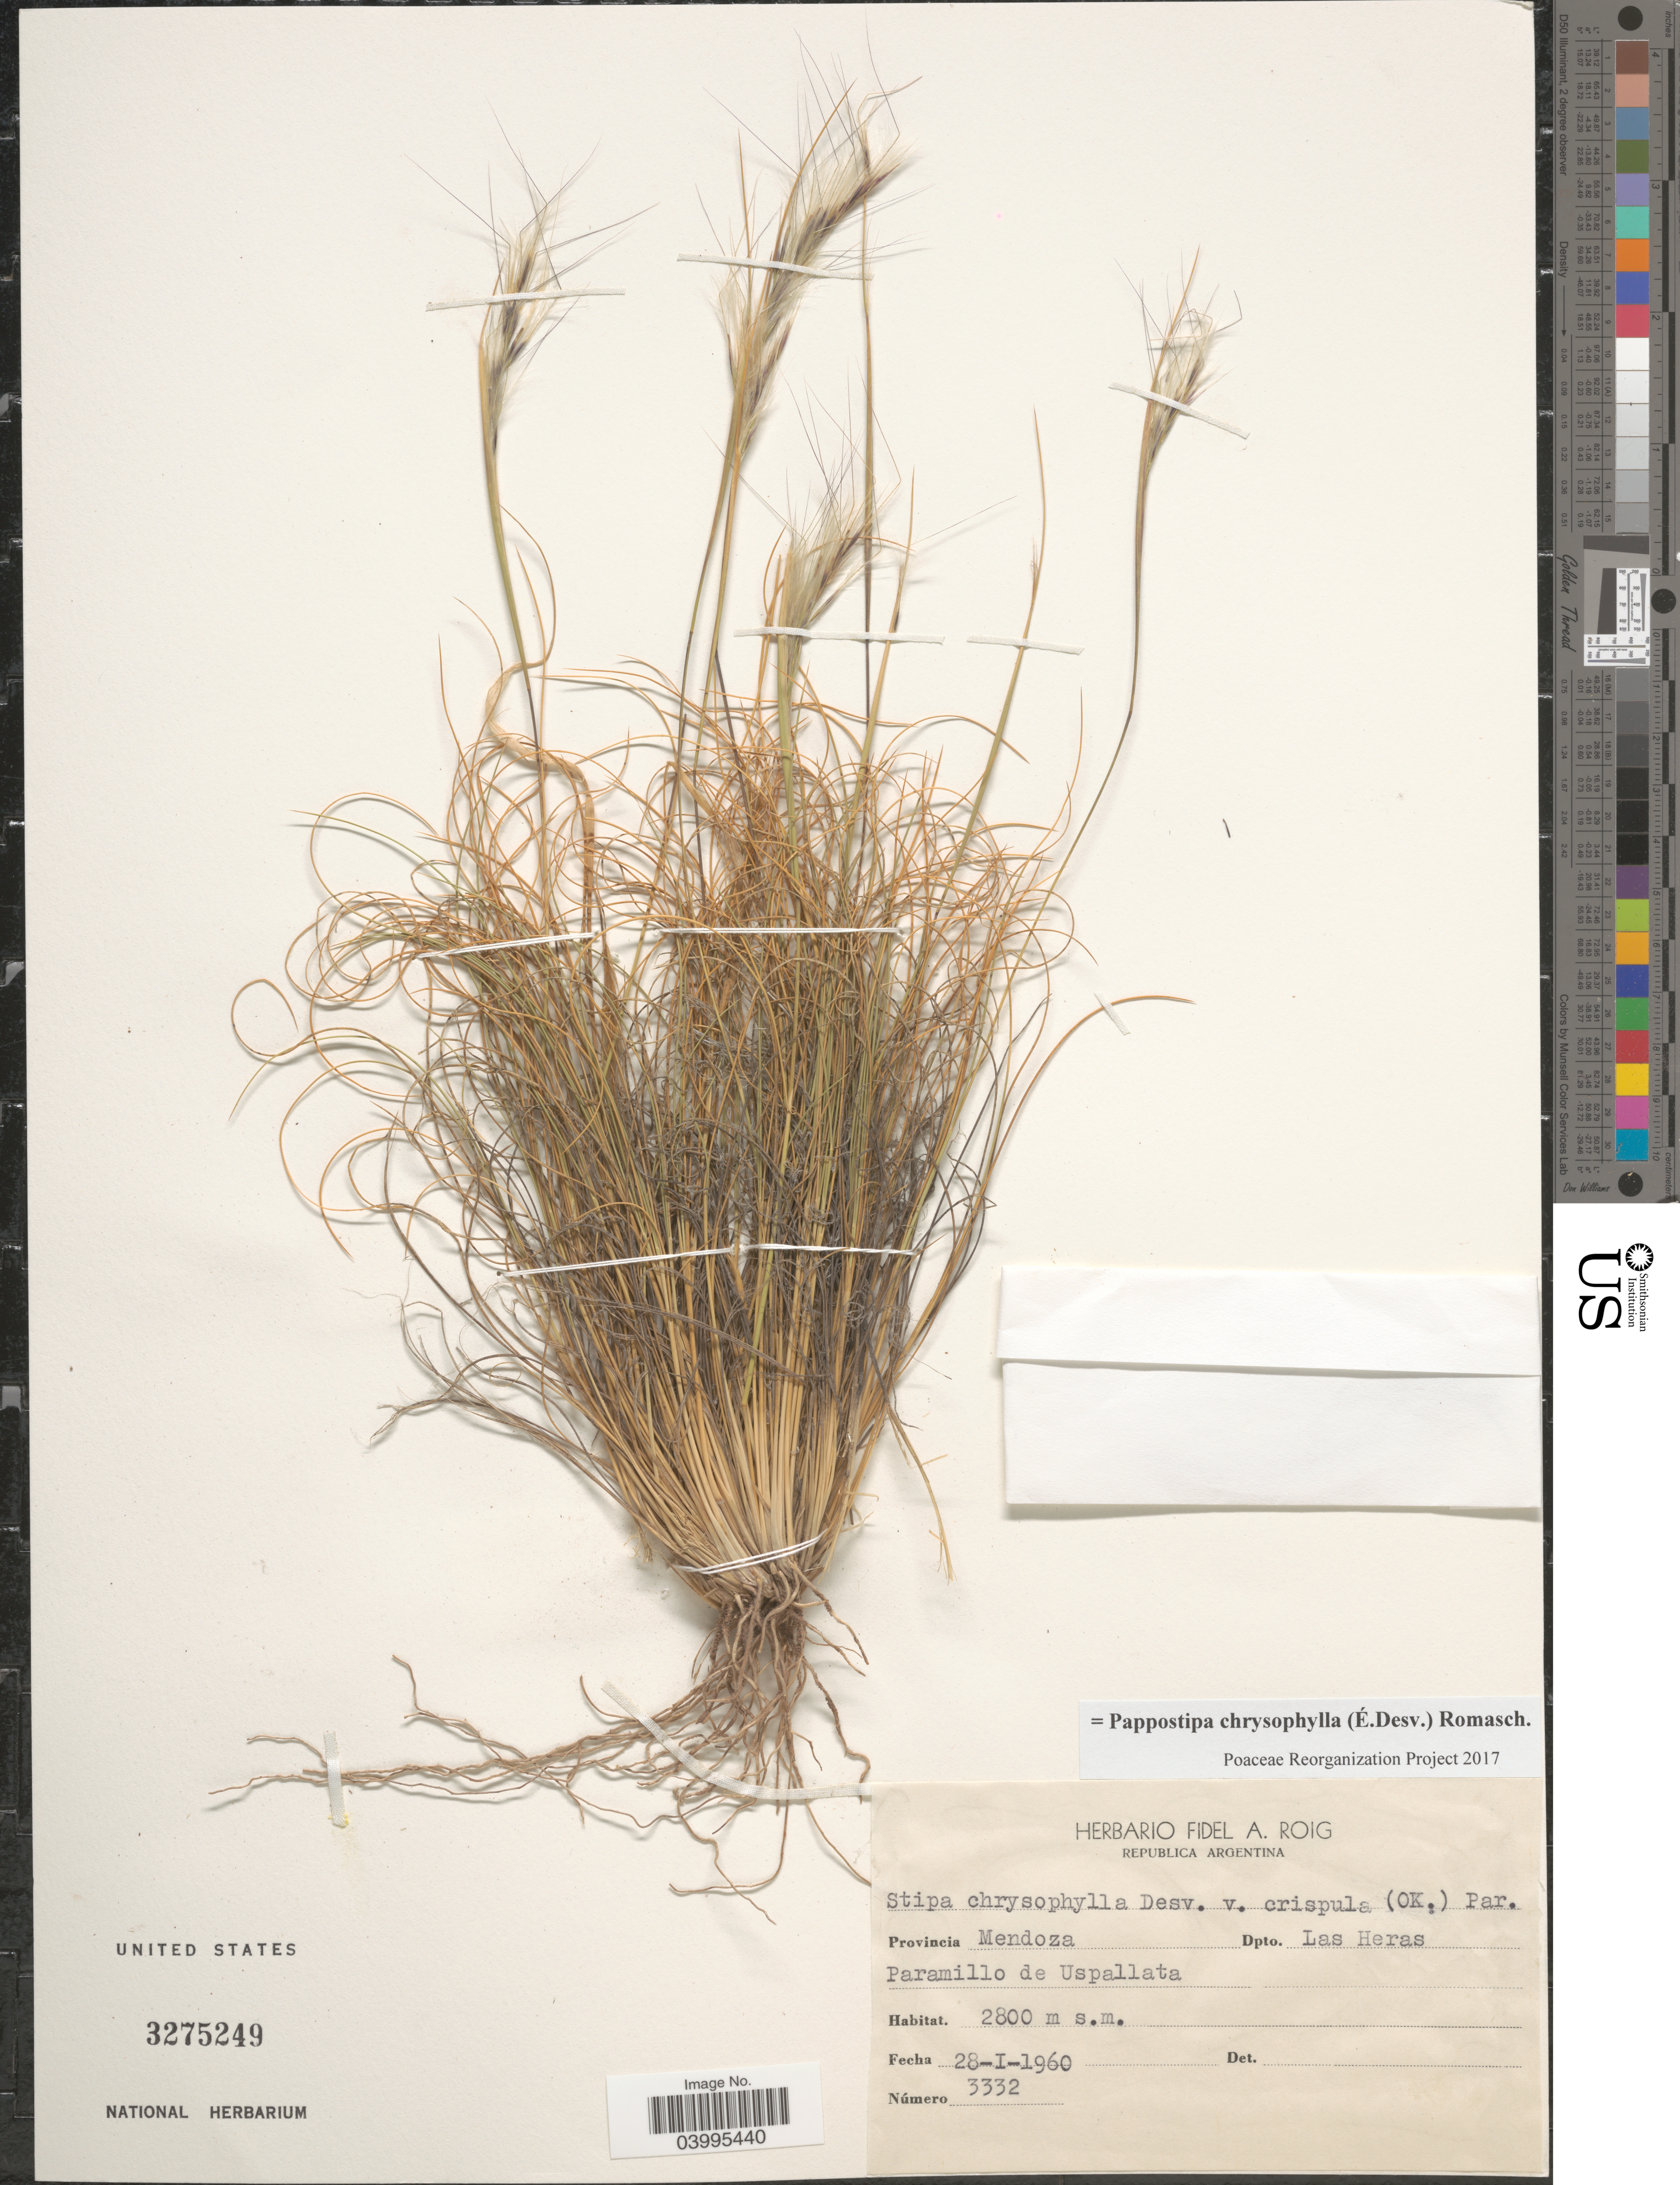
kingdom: Plantae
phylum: Tracheophyta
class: Liliopsida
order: Poales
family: Poaceae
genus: Pappostipa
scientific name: Pappostipa chrysophylla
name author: (É. Desv.) Romasch.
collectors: Ex Herb. Fidel A. Roig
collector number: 3332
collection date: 1960-01-28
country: Argentina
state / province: Mendoza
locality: Dpto. Las Heras. Paramillo de Uspallata.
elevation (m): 2800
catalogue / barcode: US 3275249